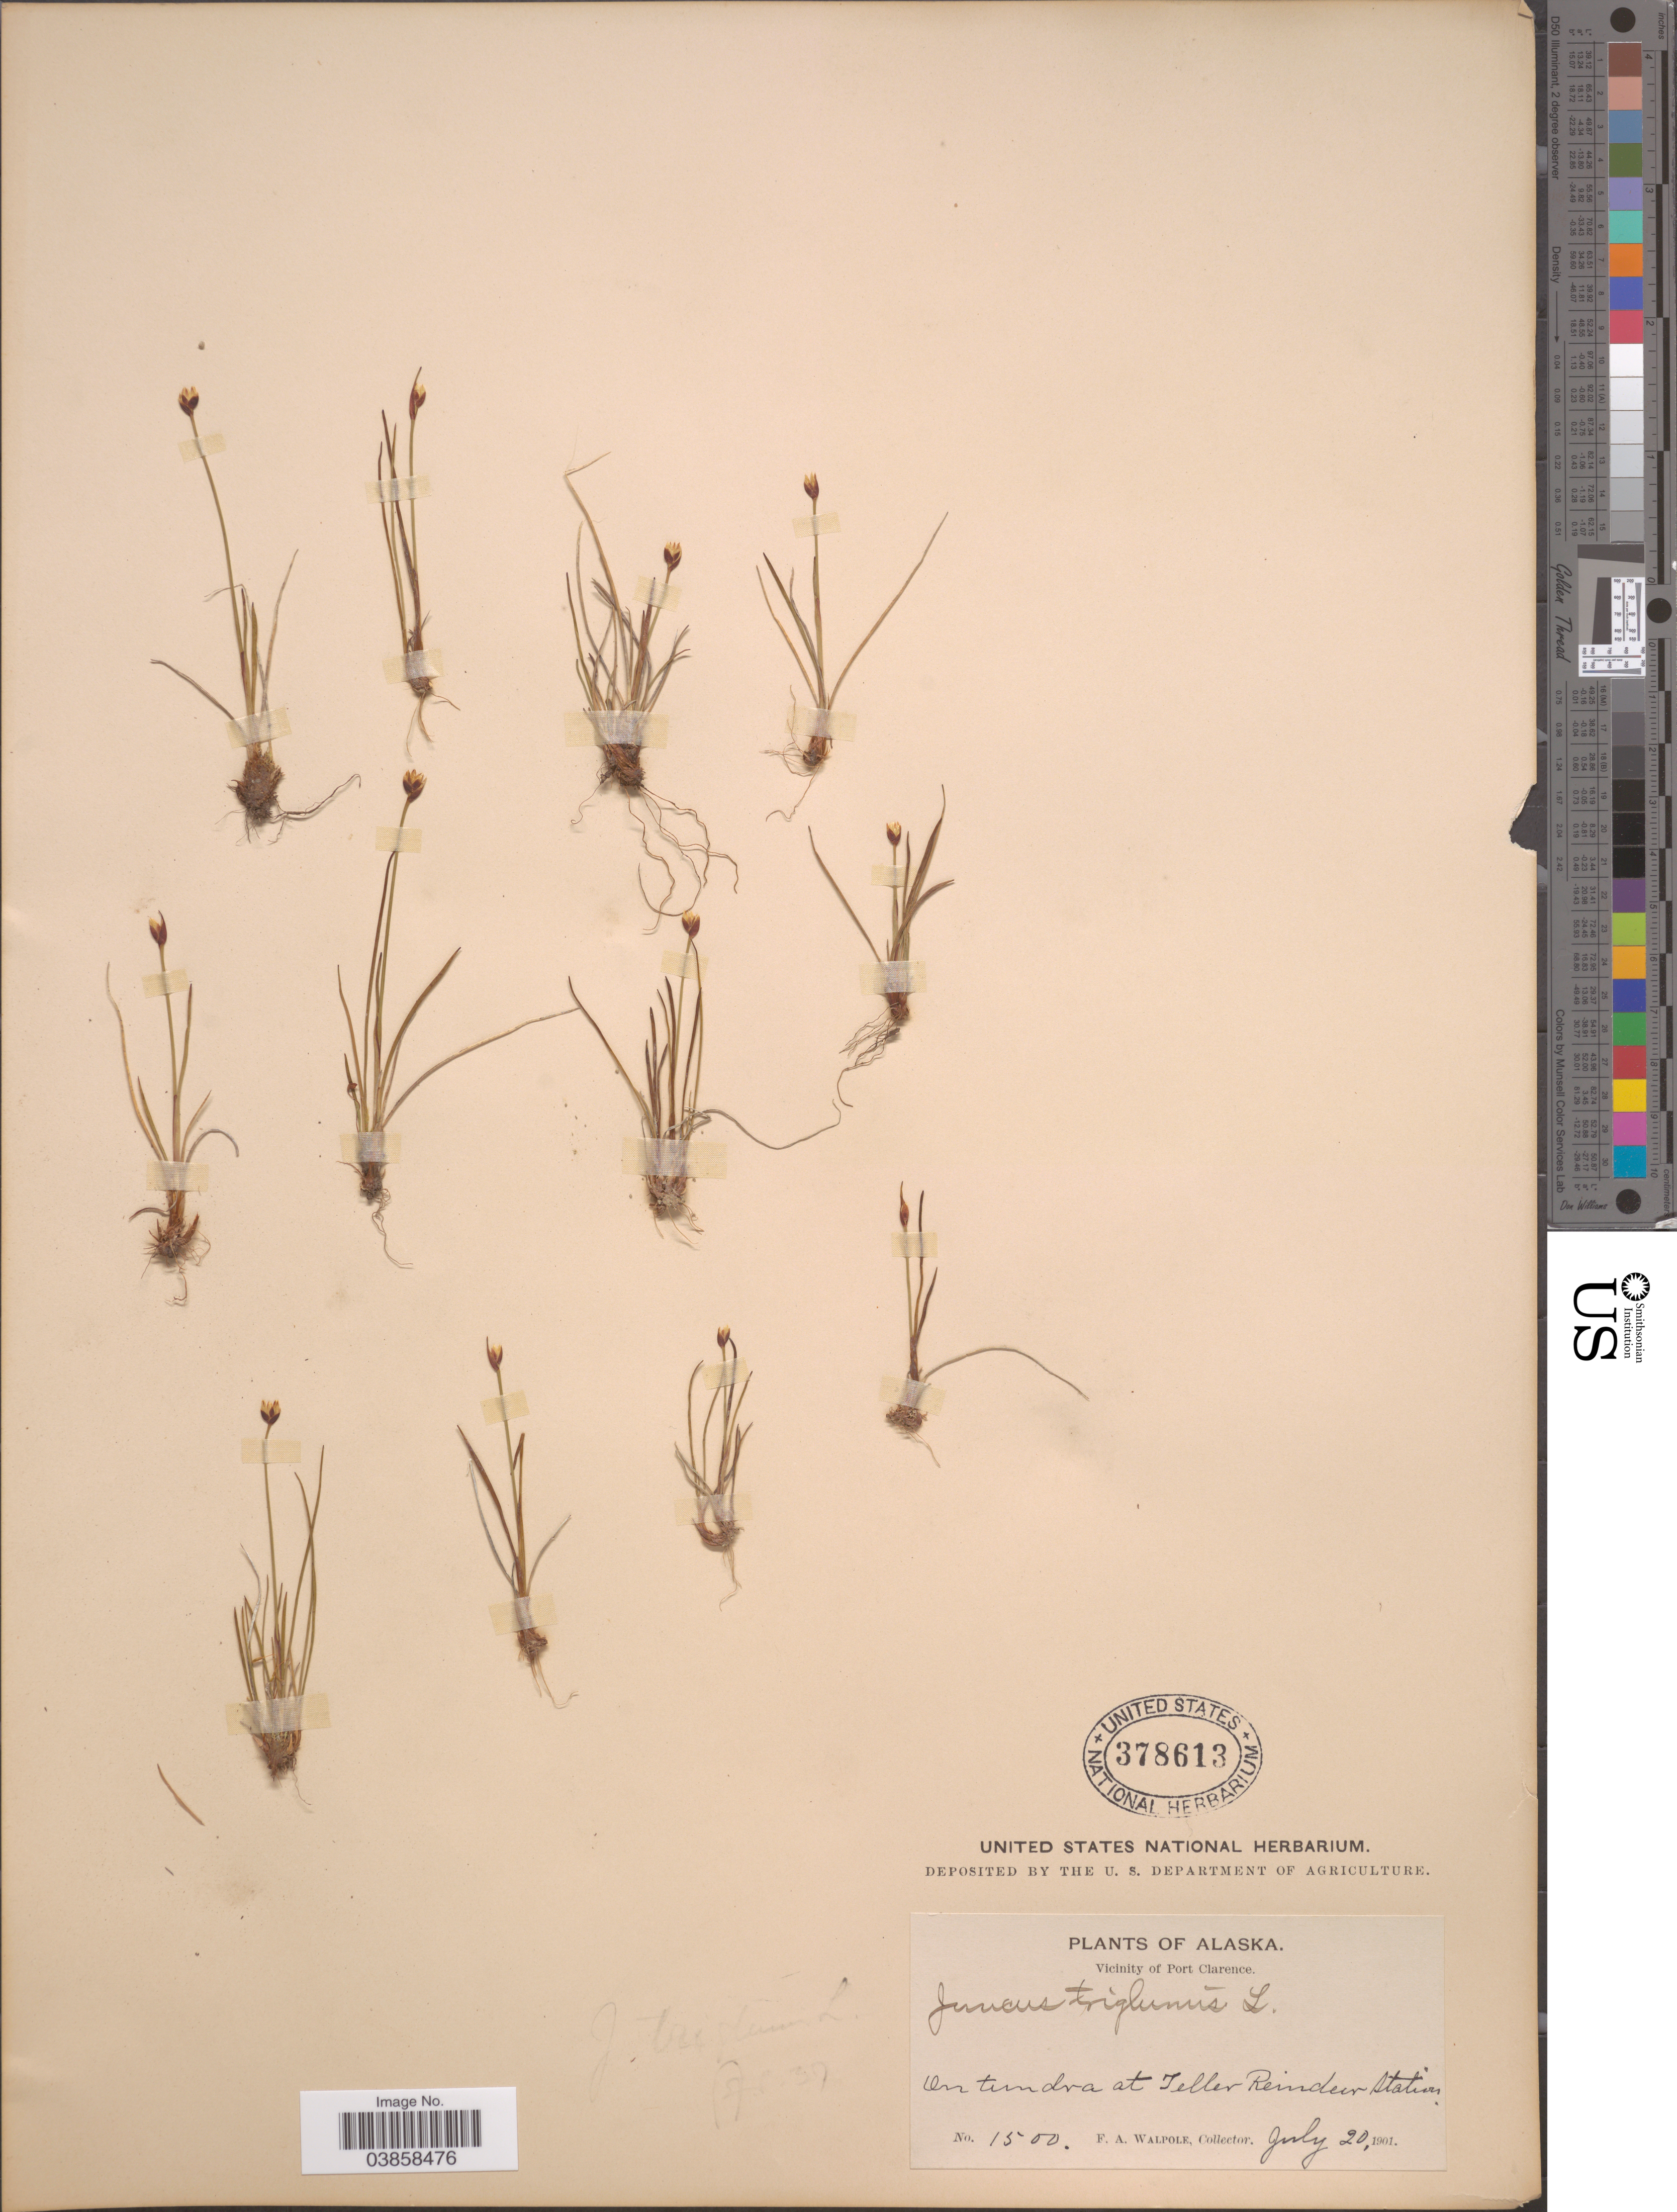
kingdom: Plantae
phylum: Tracheophyta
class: Liliopsida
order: Poales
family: Juncaceae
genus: Juncus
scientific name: Juncus triglumis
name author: L.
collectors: F. Walpole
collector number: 1500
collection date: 1901-07-20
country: United States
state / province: Alaska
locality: Vicinity of Port Clarence. On tundra at Teller Reindeer Station.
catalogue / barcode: US 378613